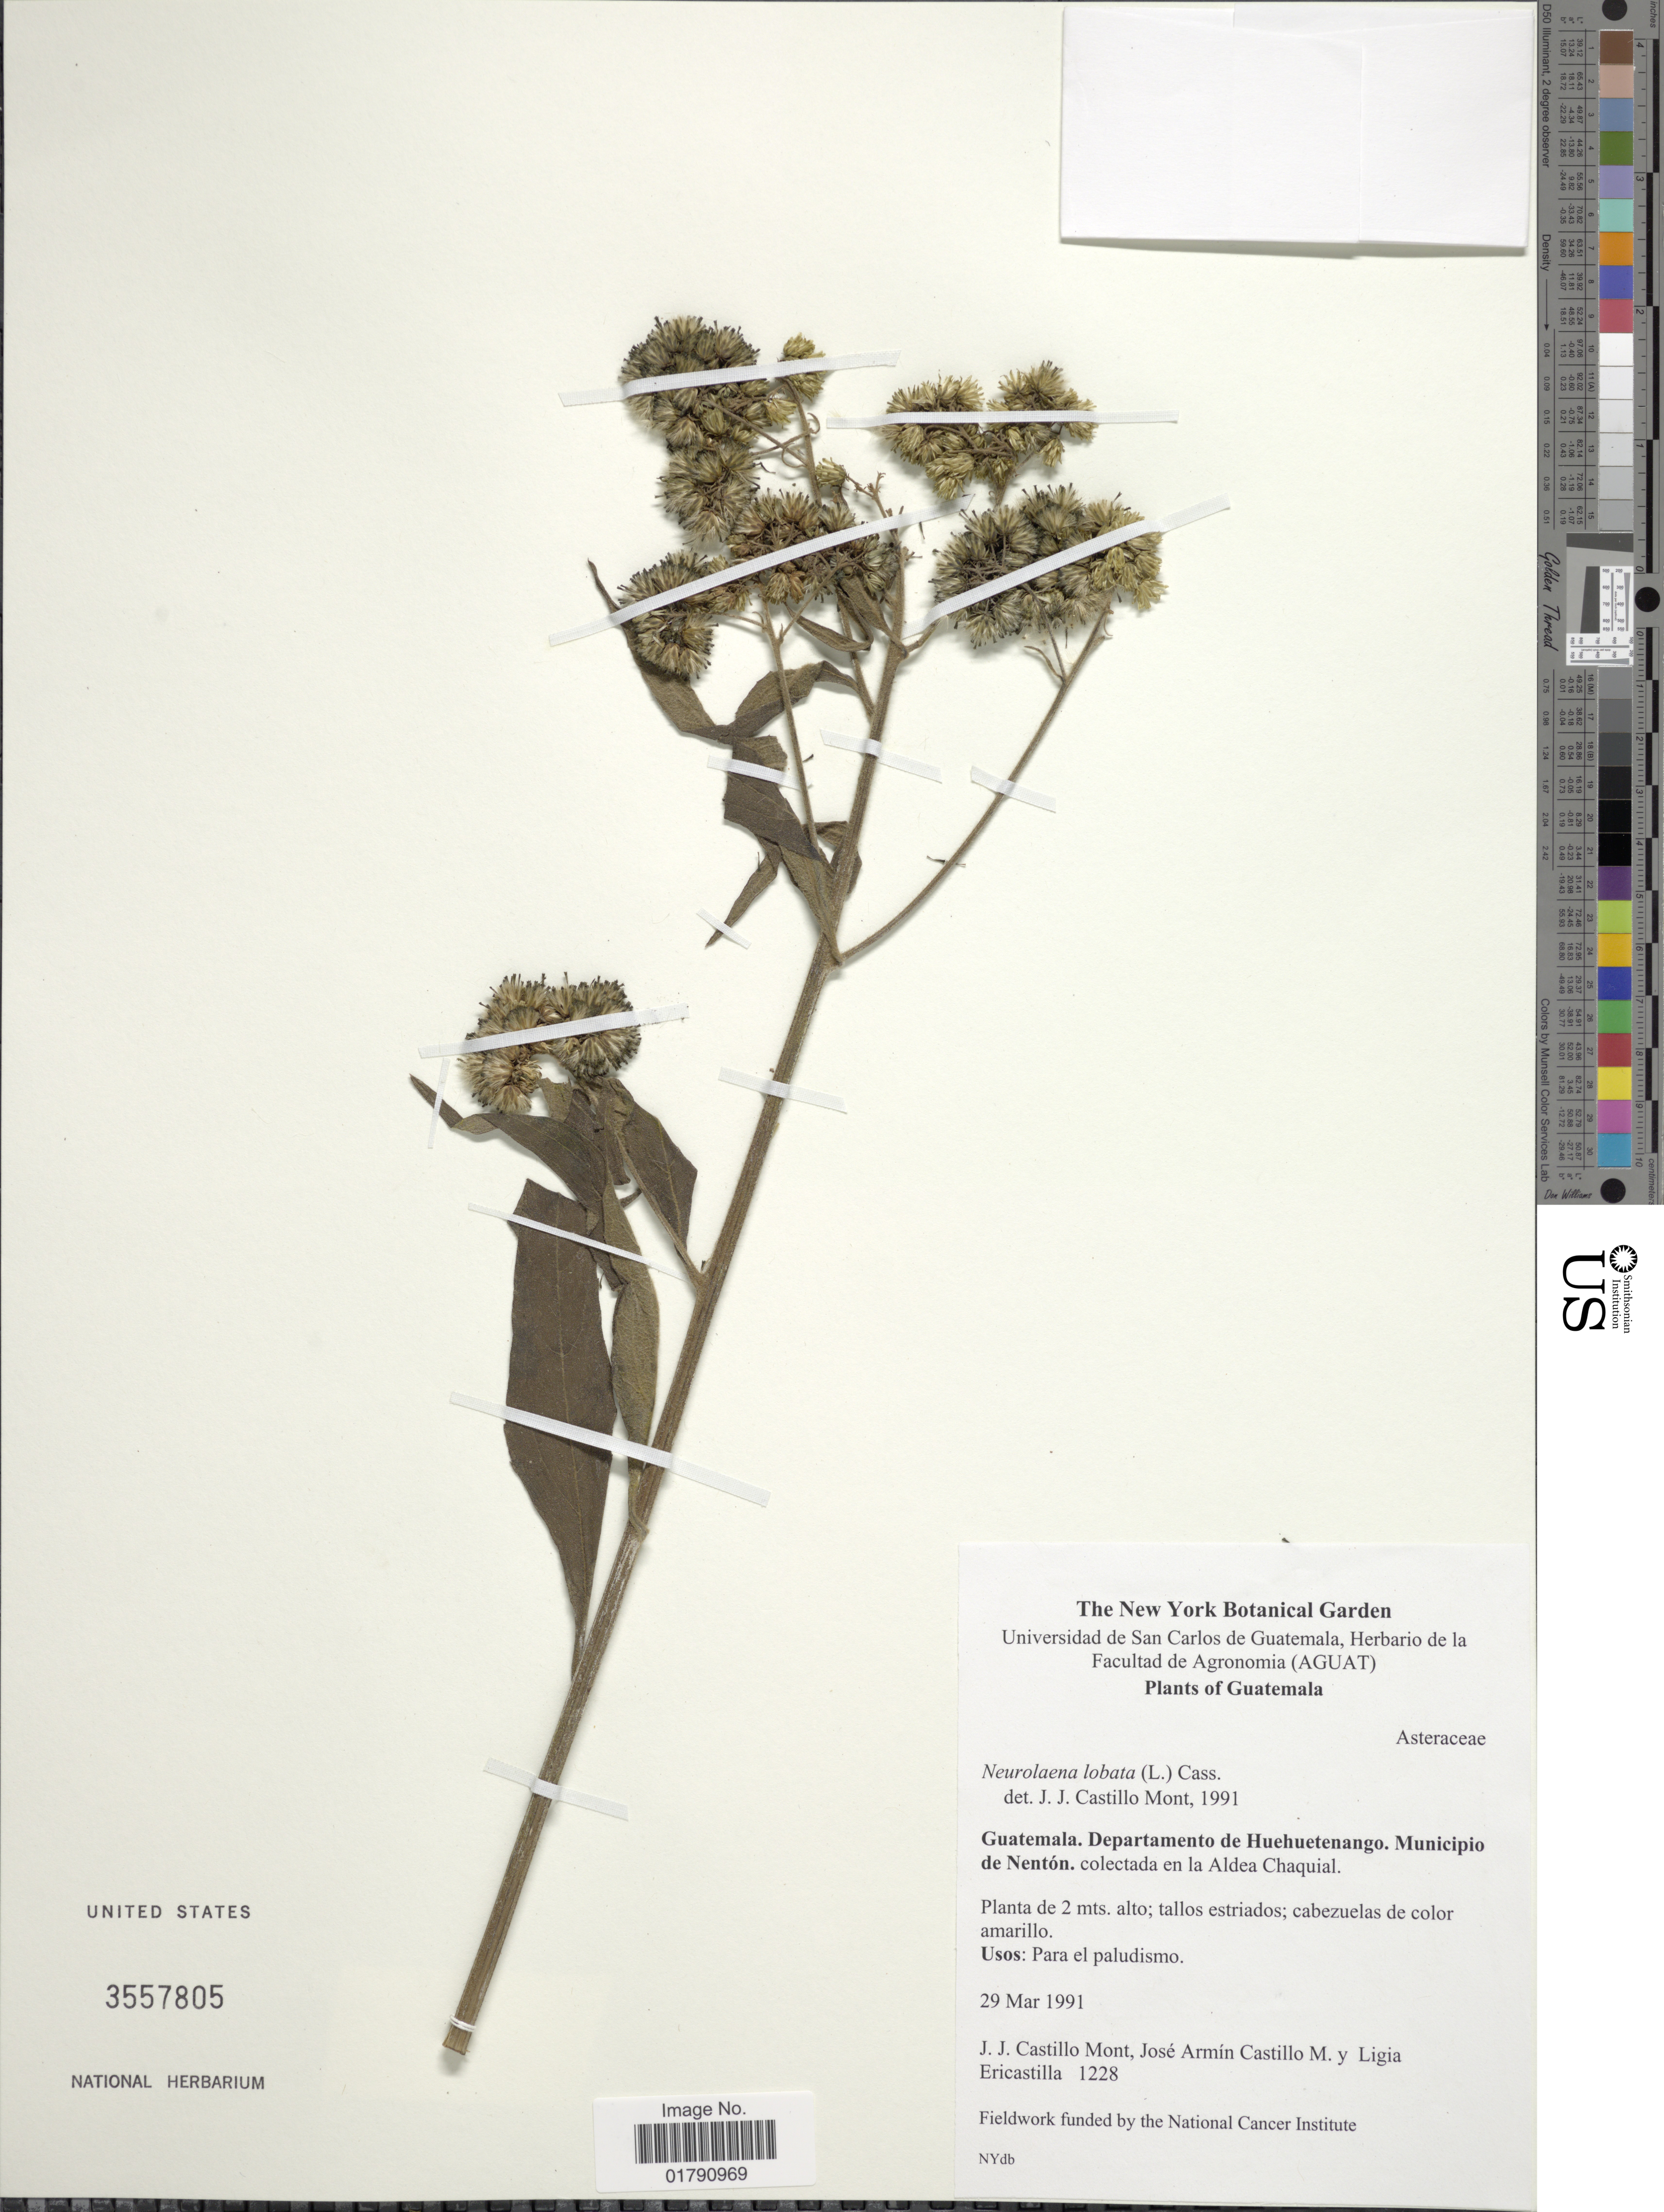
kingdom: Plantae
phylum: Tracheophyta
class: Magnoliopsida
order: Asterales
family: Asteraceae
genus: Neurolaena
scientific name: Neurolaena lobata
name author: (L.) R. Br. ex Cass.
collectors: J. Castillo, J. A. Castillo & L. Ericastilla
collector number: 1228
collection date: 1991-03-29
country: Guatemala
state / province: Huehuetenango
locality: Municipio de Nenton, colectada en la Aldea Chaquial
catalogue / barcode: US 3557805